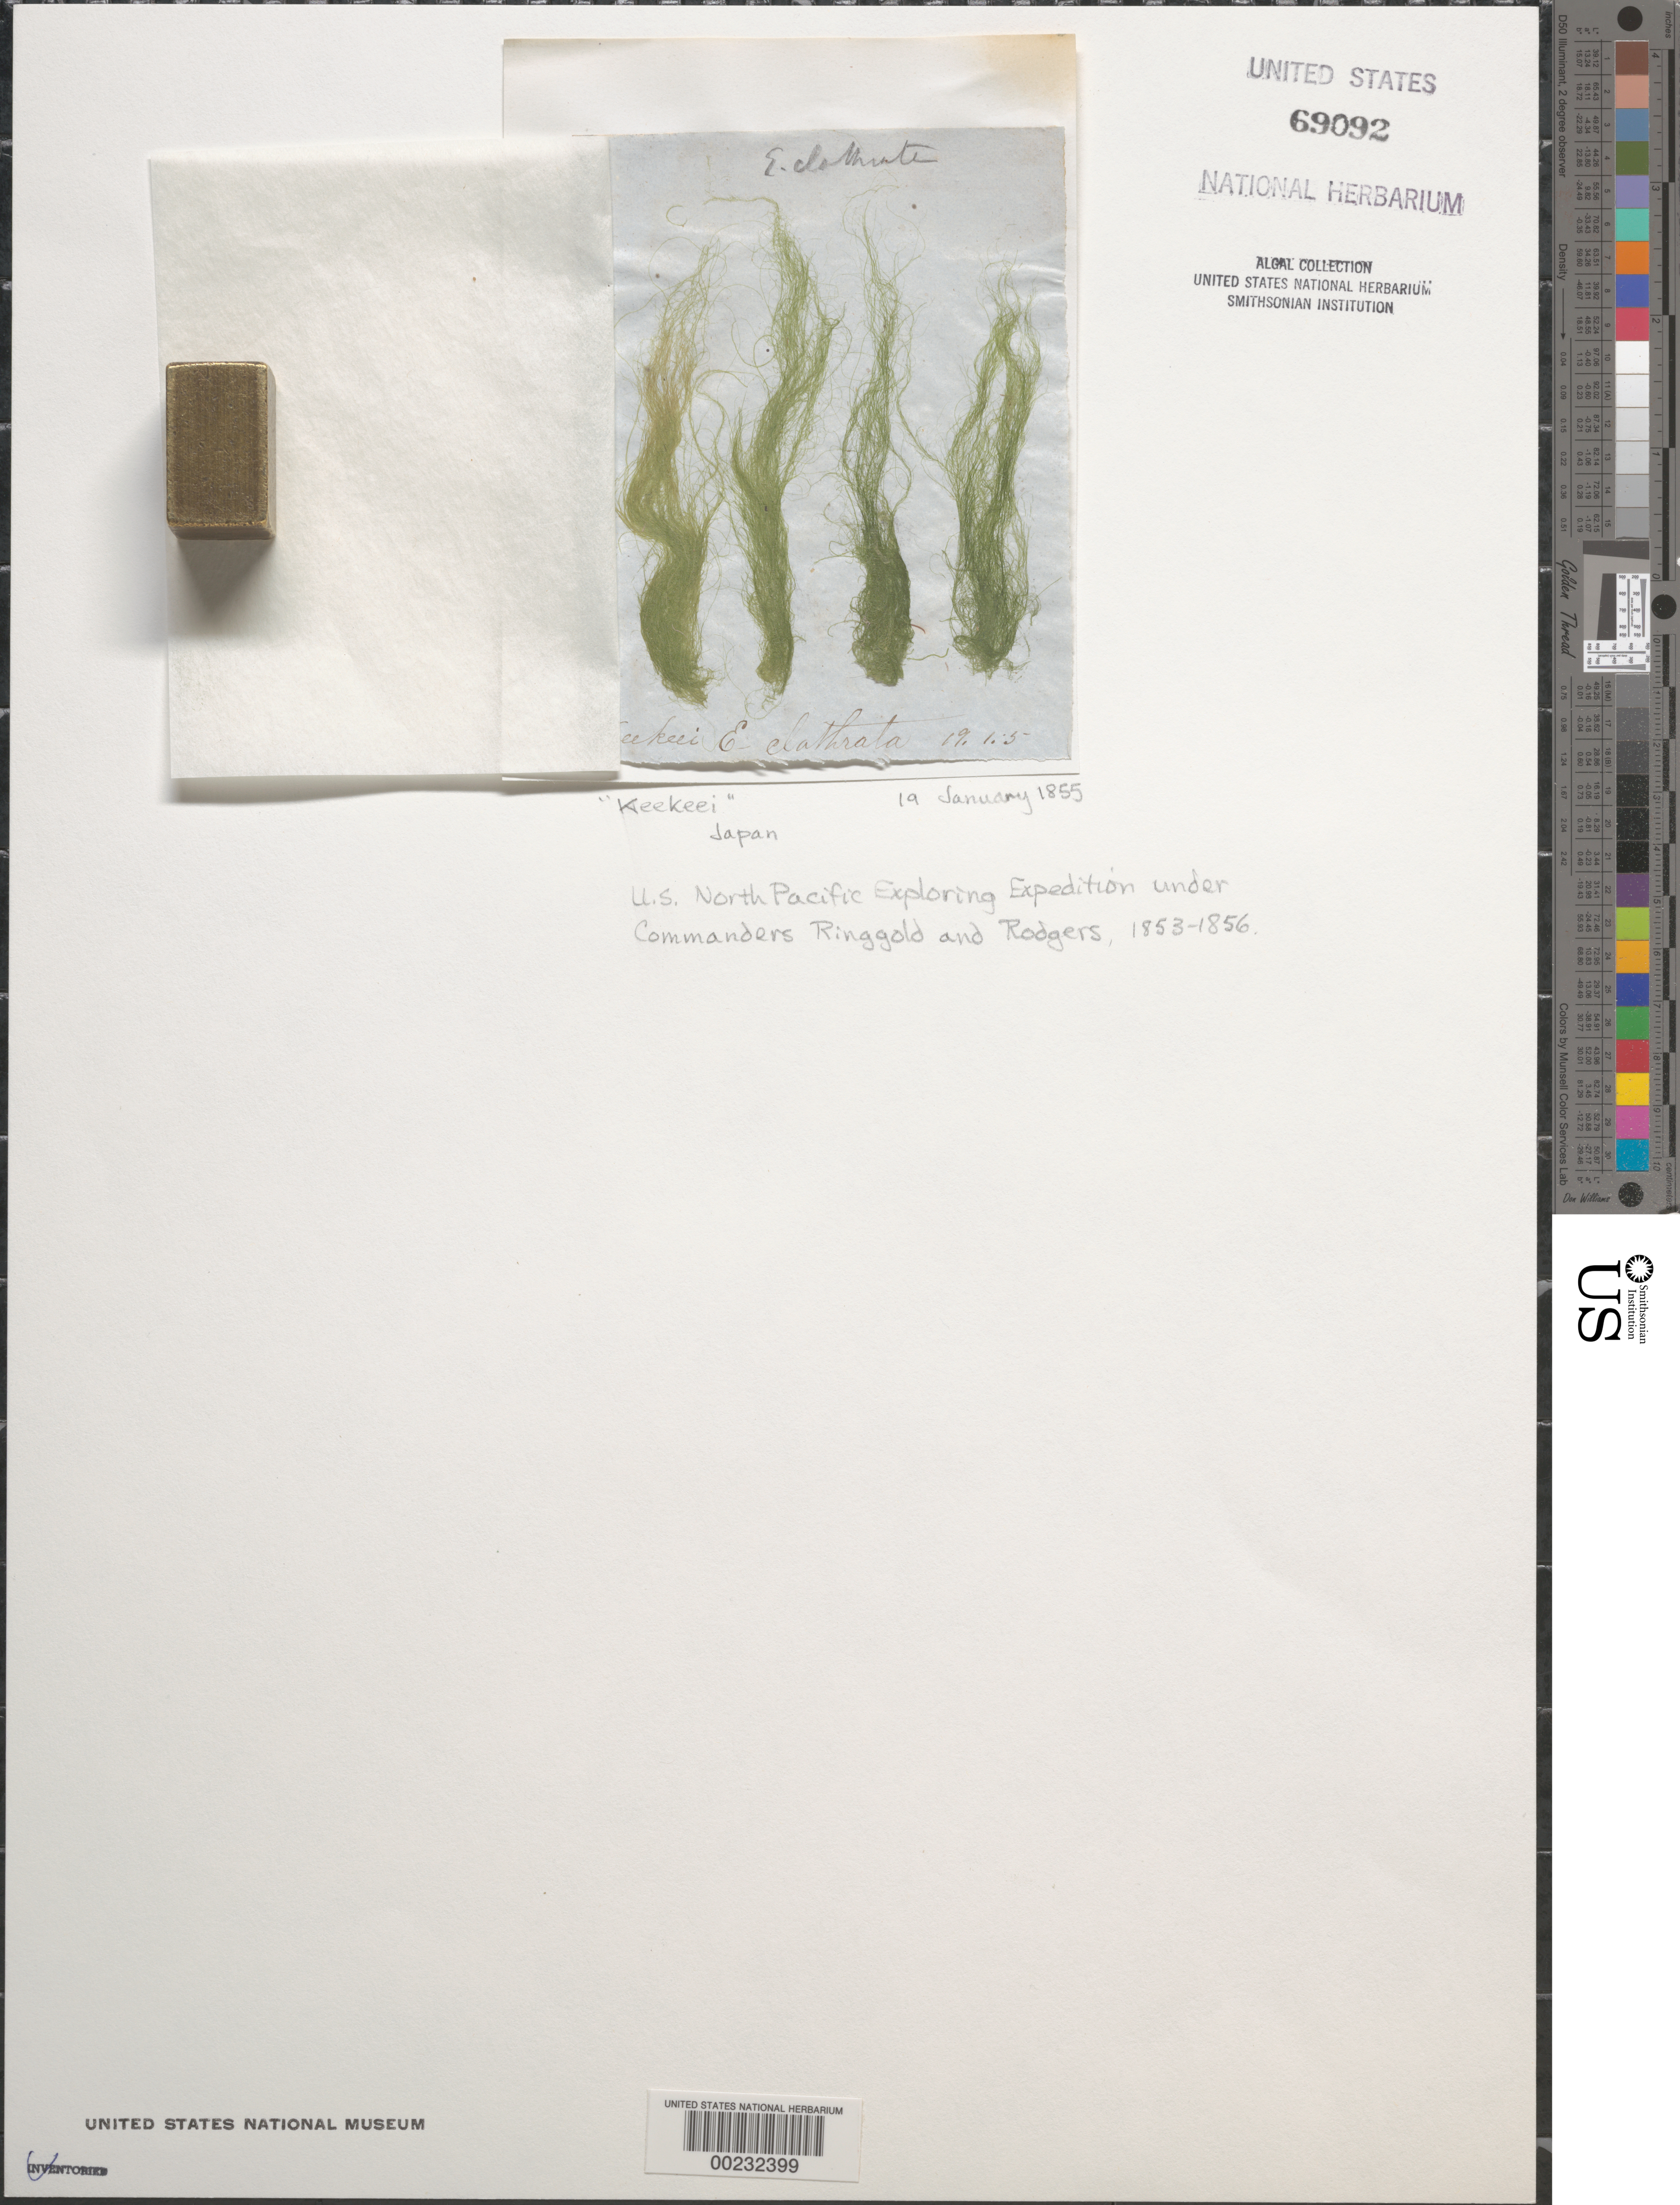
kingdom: Plantae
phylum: Chlorophyta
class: Ulvophyceae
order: Ulvales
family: Ulvaceae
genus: Ulva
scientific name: Ulva compressa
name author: L.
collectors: C. Wright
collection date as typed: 19 Jan 1855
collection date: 1855-01-19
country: Japan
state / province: Kagosima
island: Kikaishima (Keekeei)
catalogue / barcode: US 69092